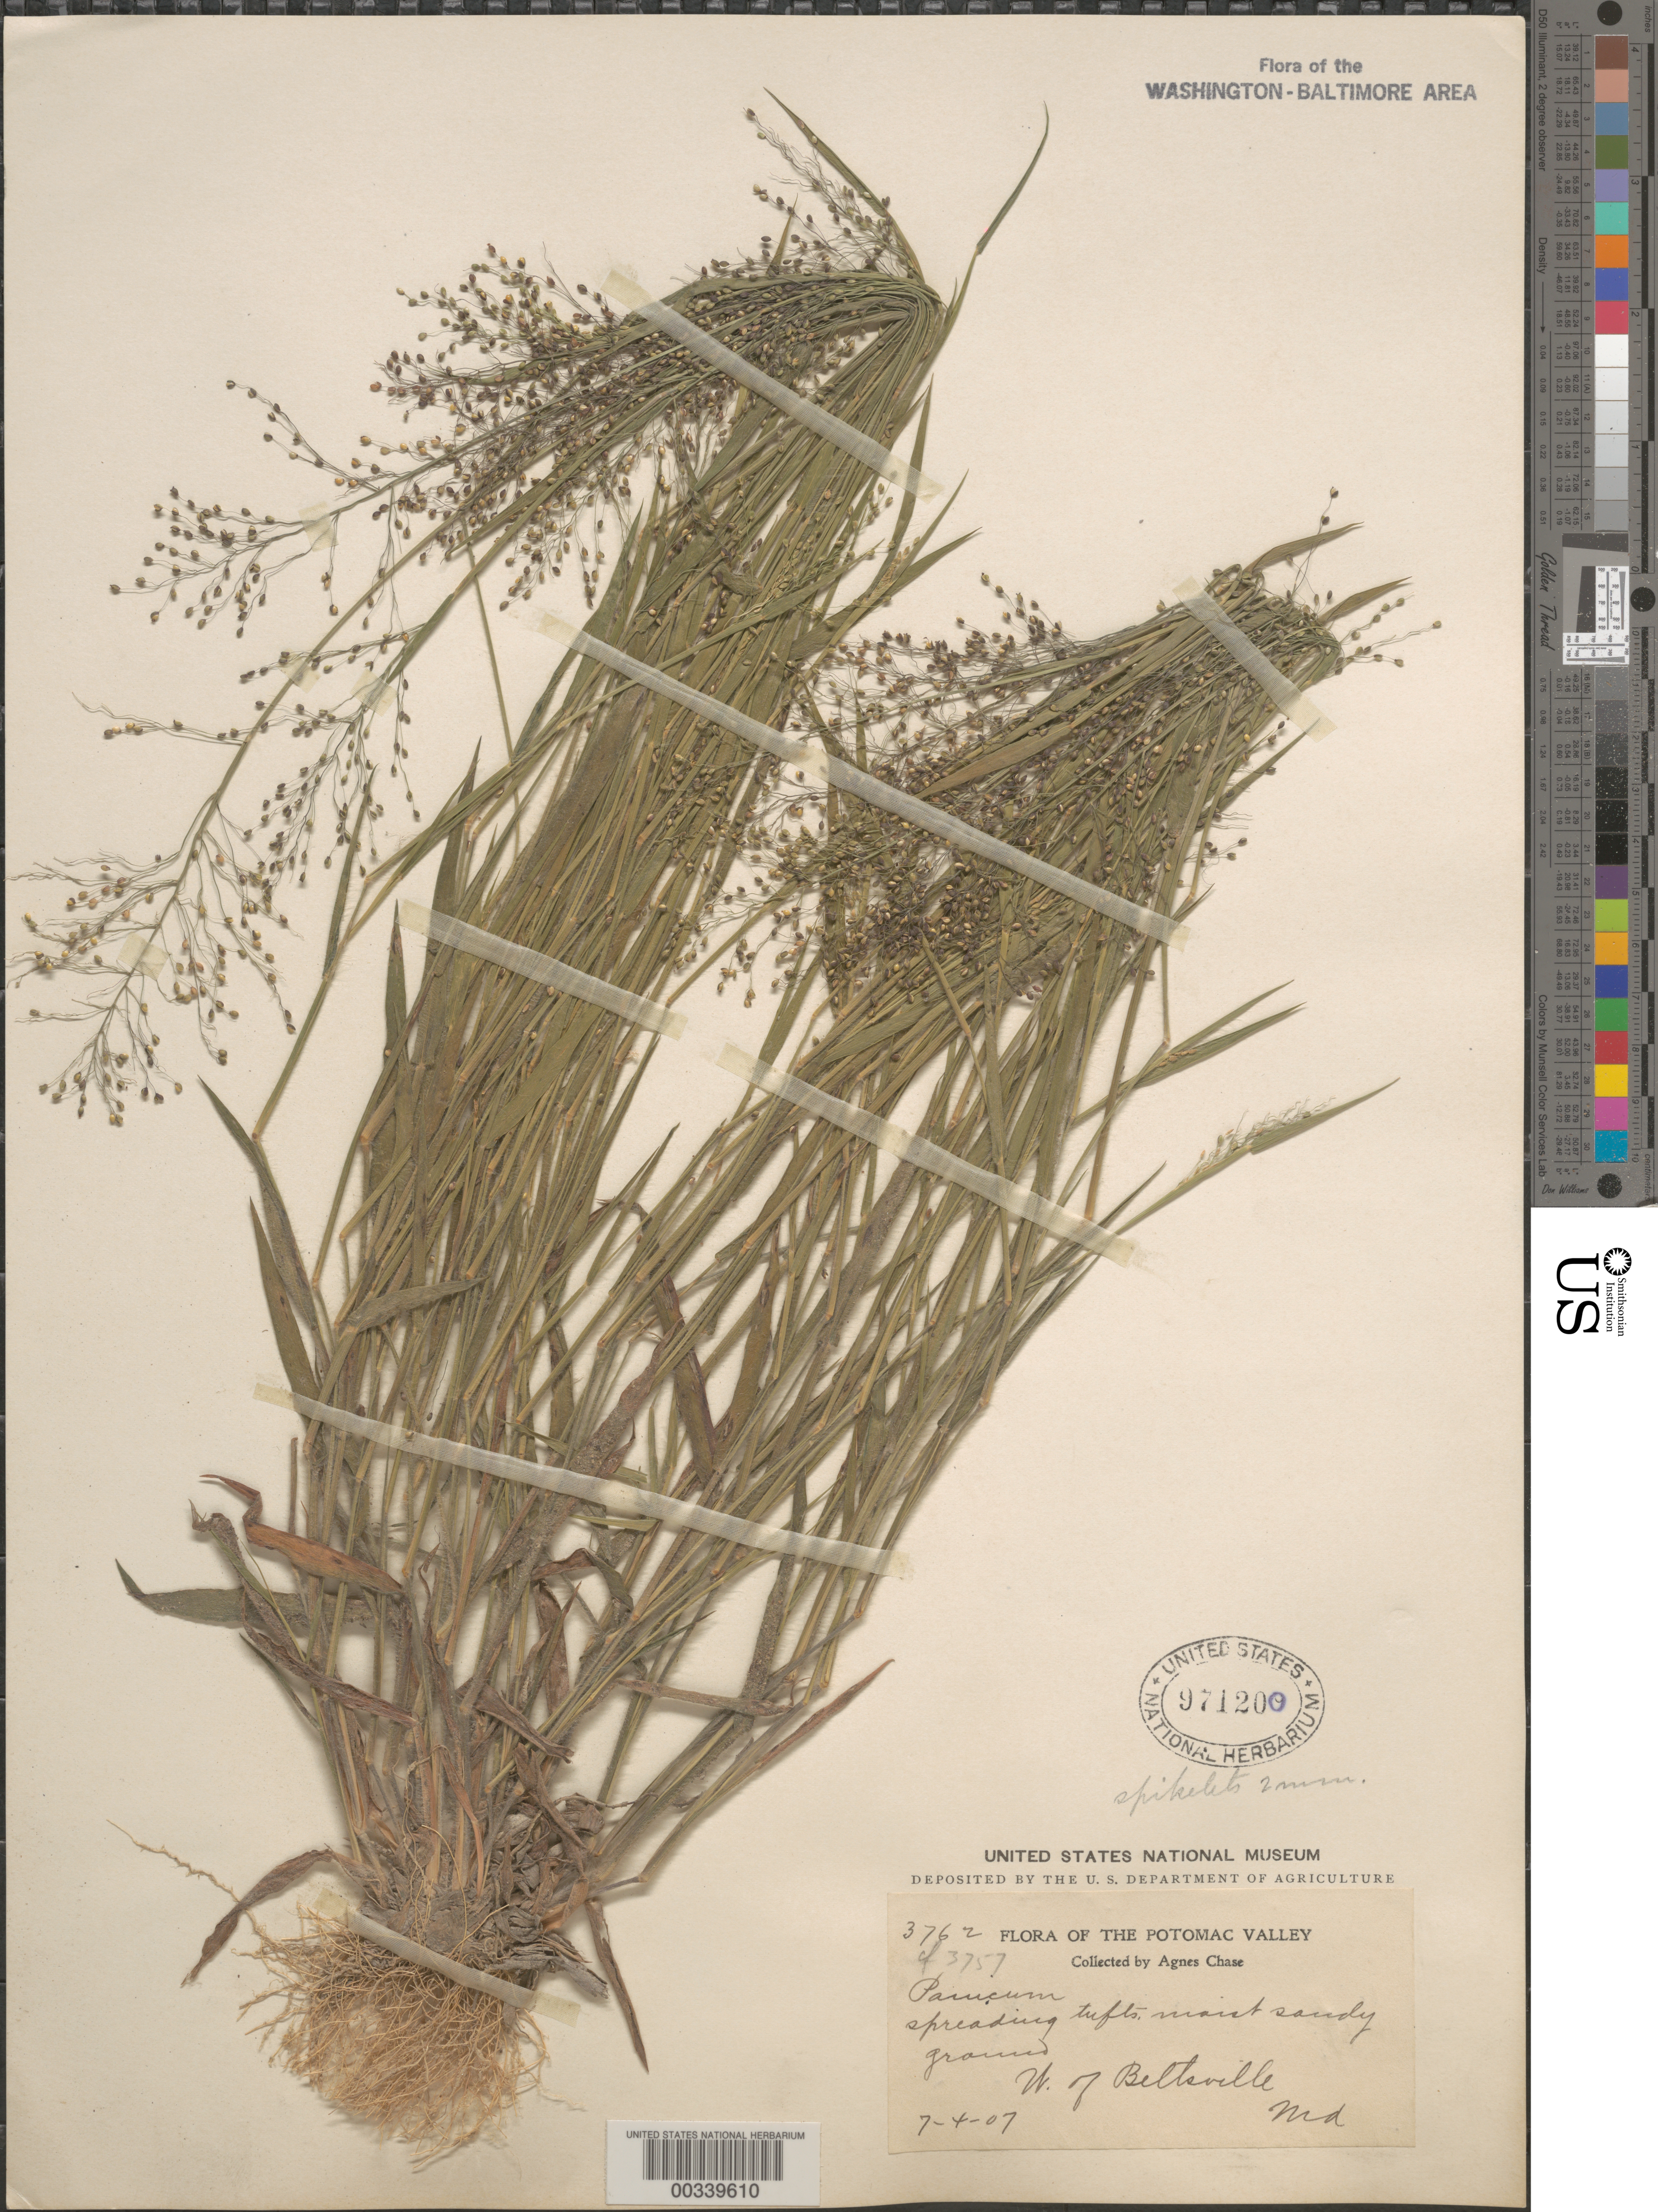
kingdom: Plantae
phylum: Tracheophyta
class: Liliopsida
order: Poales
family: Poaceae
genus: Dichanthelium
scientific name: Dichanthelium ovale subsp. villosissimum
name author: (Nash) Freckmann & Lelong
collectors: A. Chase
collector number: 3762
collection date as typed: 07 Apr 1907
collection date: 1907-04-07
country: United States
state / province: Maryland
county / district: Prince George's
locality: W of Beltsville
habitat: Moist sandy ground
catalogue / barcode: US 971200